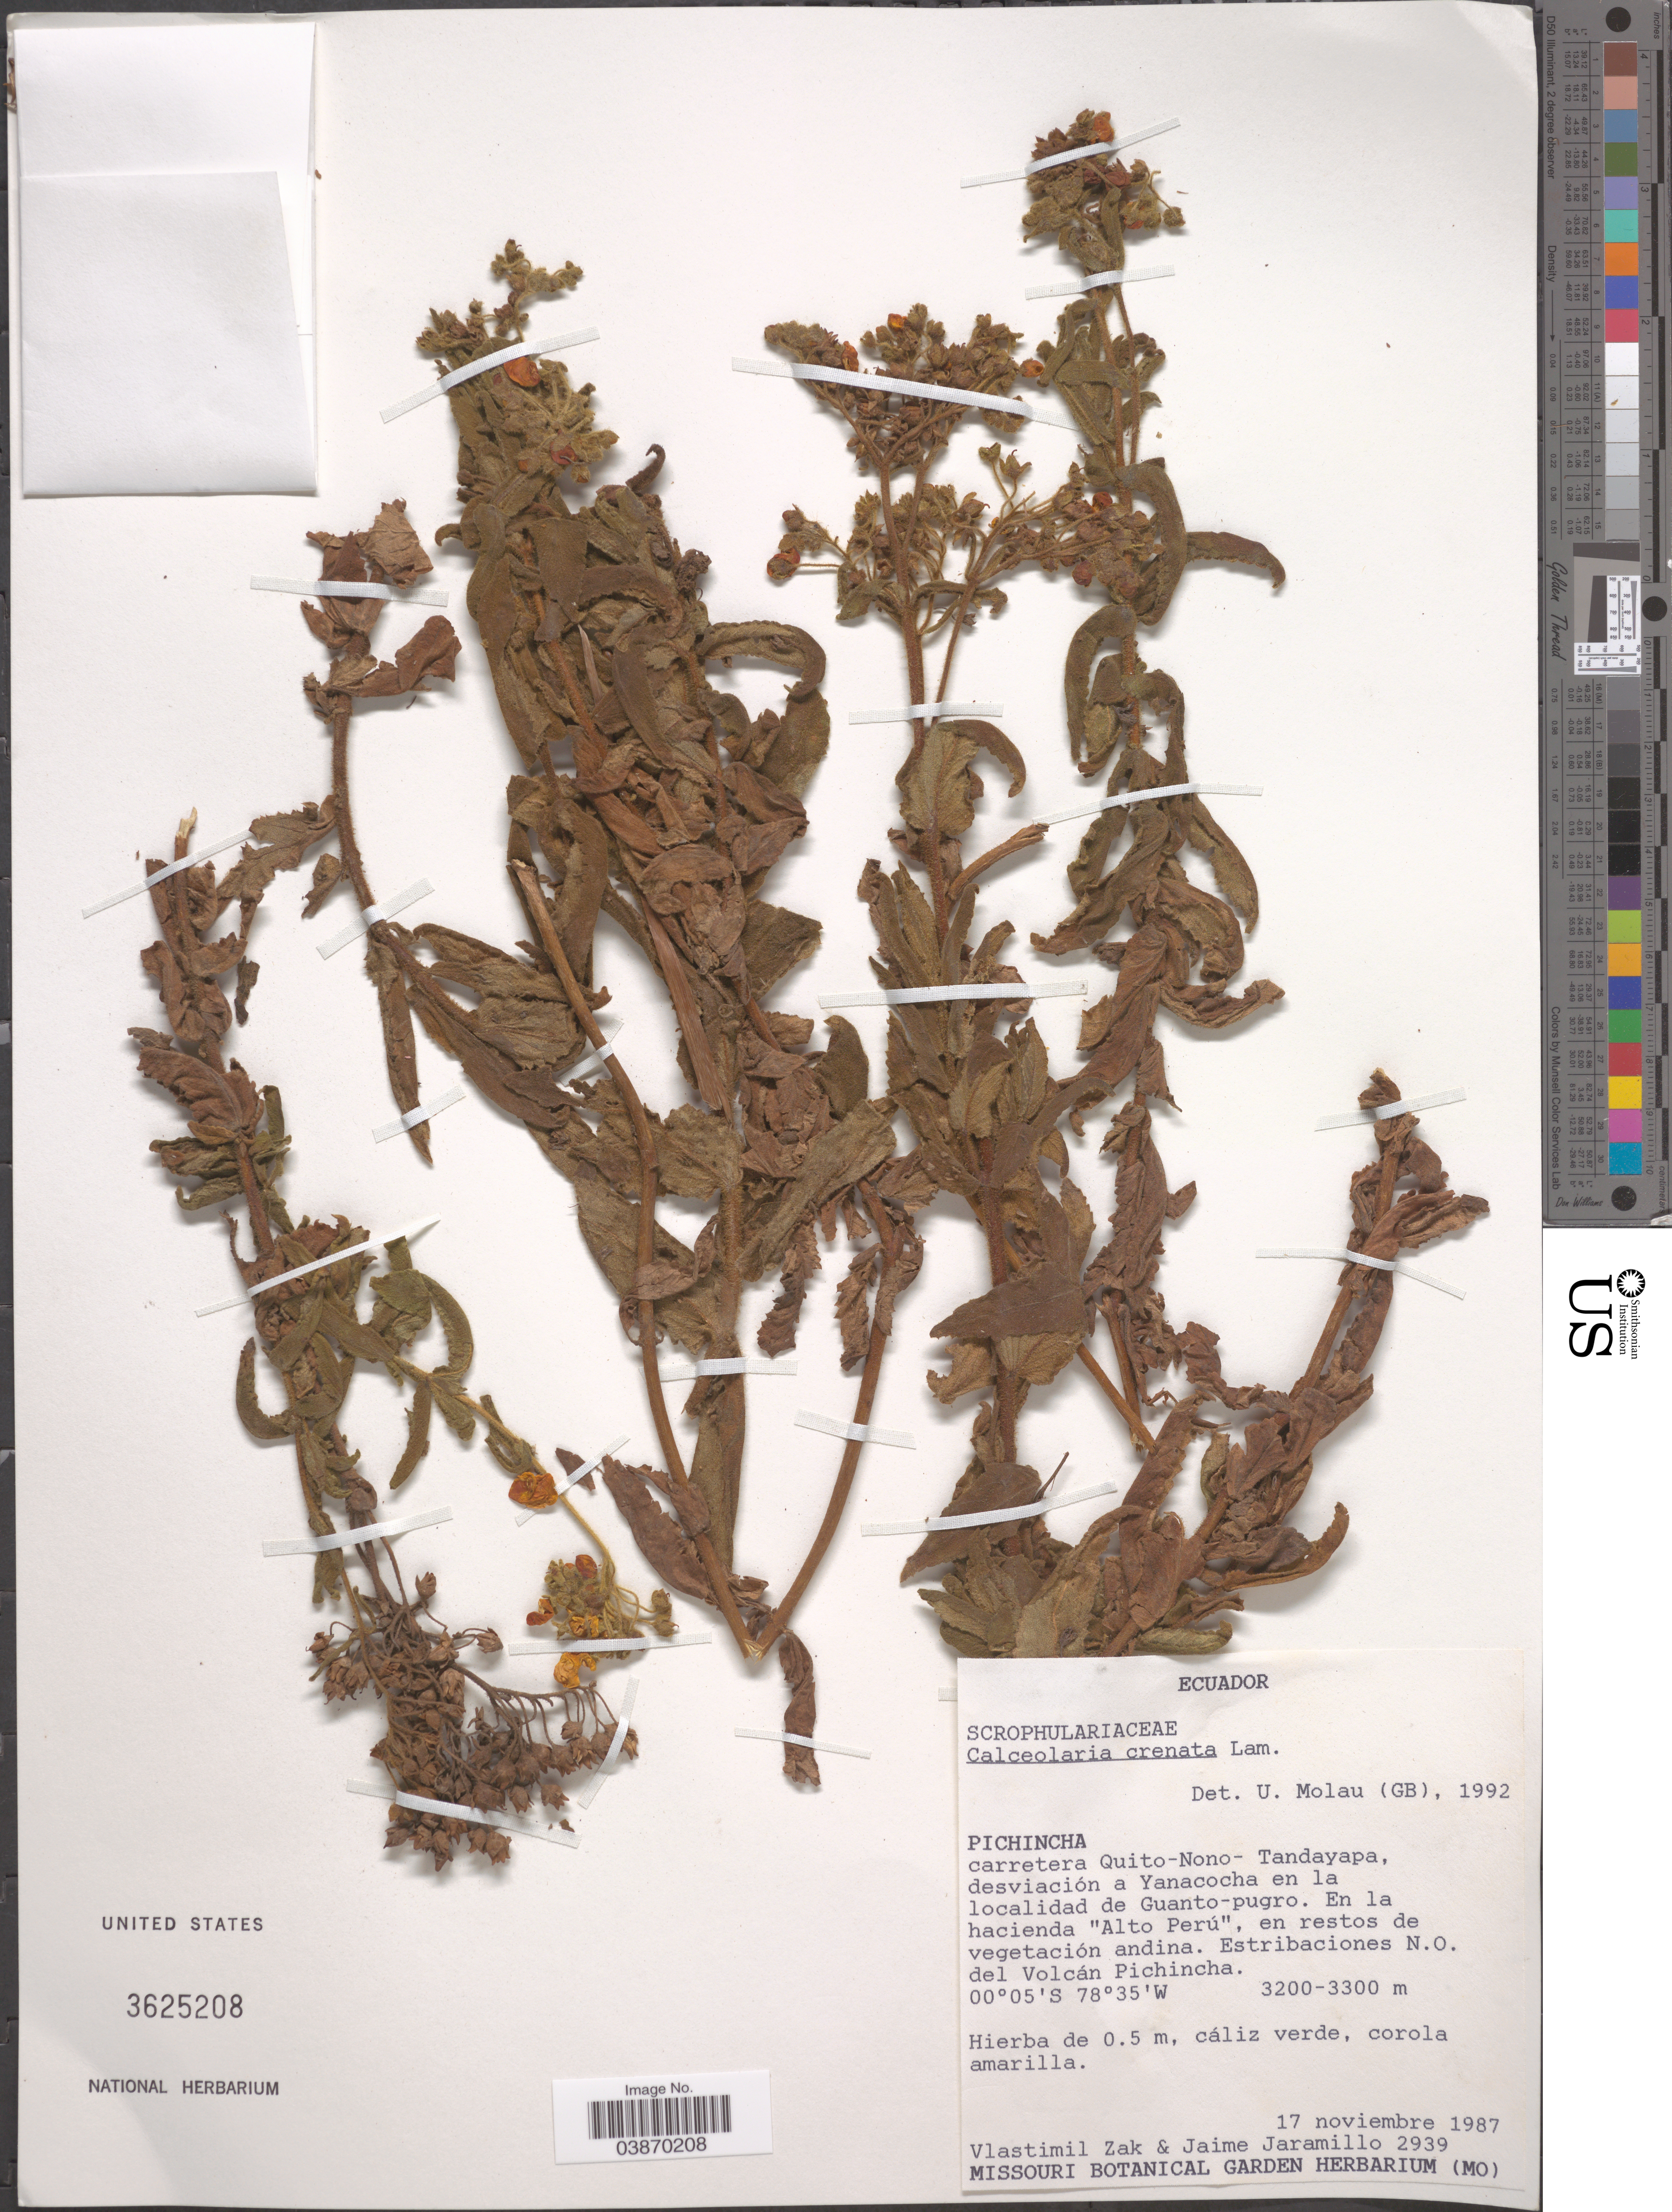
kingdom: Plantae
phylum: Tracheophyta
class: Magnoliopsida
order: Lamiales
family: Calceolariaceae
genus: Calceolaria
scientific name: Calceolaria crenata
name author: Lam.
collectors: V. Zak & J. Jaramillo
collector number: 2939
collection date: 1987-11-17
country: Ecuador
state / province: Pichincha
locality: Carretera Quito-Nono-Tandayapa, desviación a Yanacocha en la localidad de Guanto-pugro. En la hacienda "Alto Perú". Estribaciones N.O. del Volcán Pichincha.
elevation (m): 3200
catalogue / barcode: US 3625208